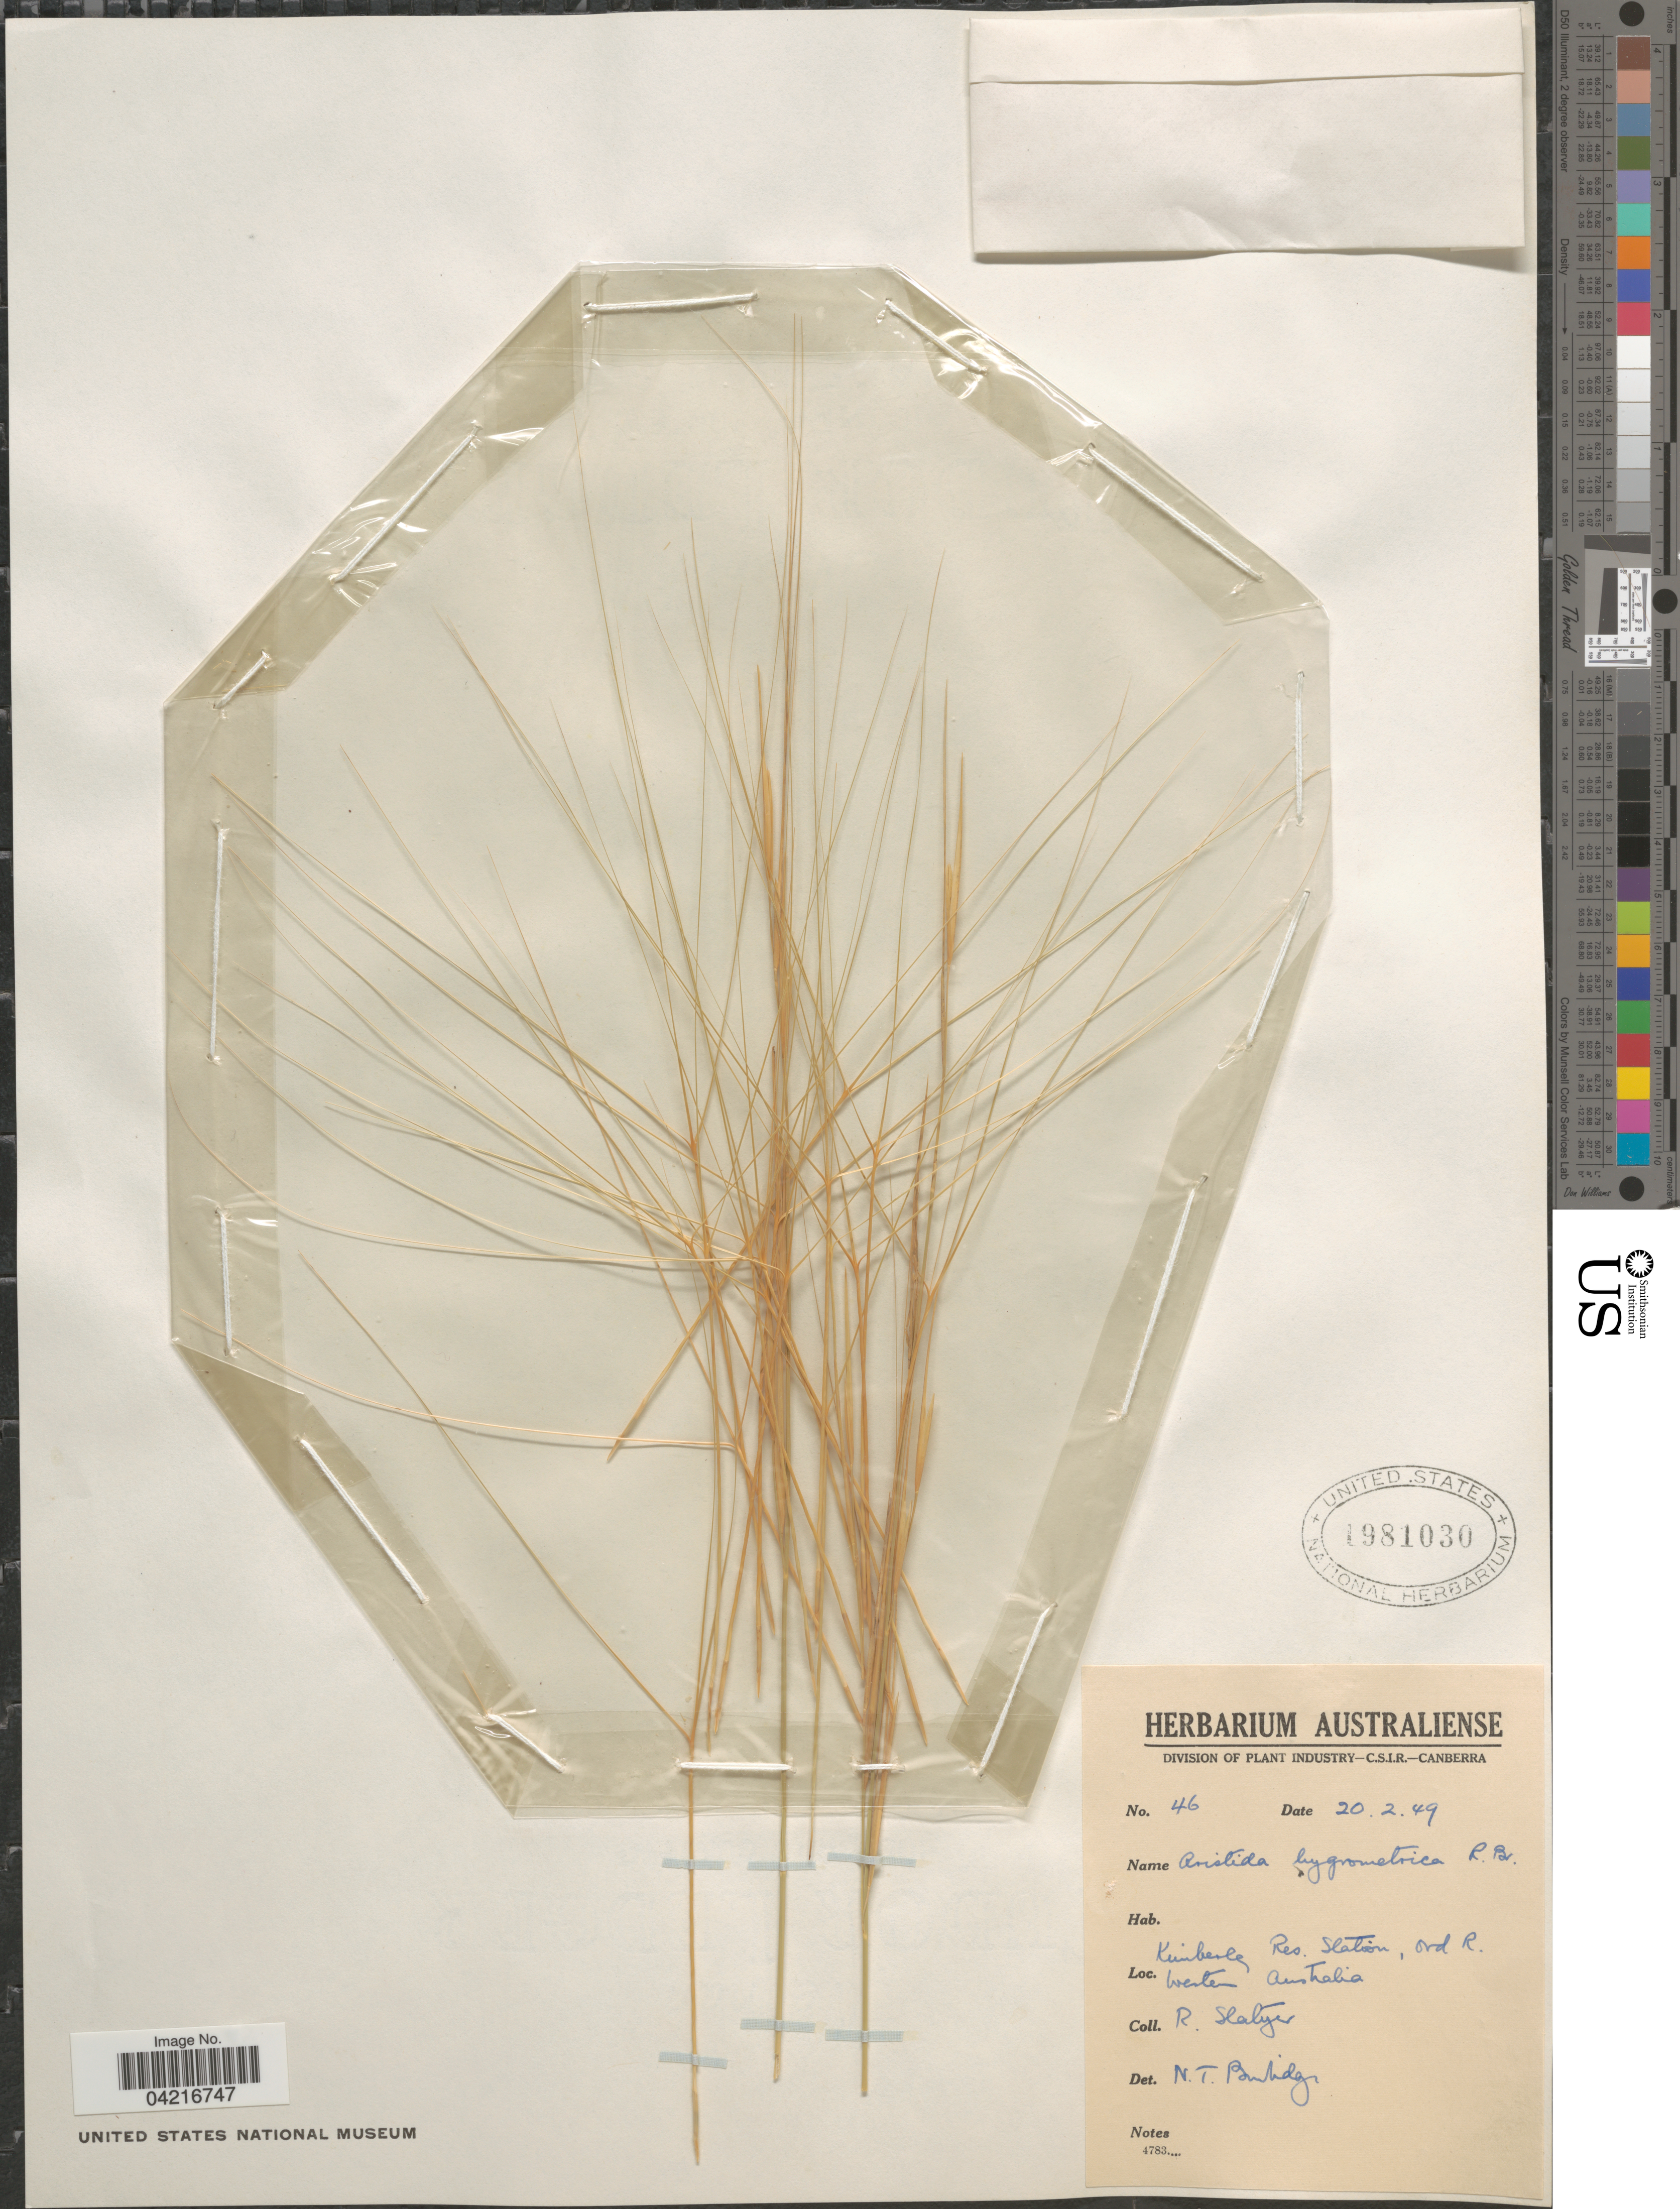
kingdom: Plantae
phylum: Tracheophyta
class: Liliopsida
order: Poales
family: Poaceae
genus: Aristida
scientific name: Aristida hygrometrica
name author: R. Br.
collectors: R. Slatyer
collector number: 46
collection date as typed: Transcribed d/m/y: 20/2/49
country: Australia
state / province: Western Australia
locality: Kimberley Res. Station, ord R.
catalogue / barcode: US 1981030